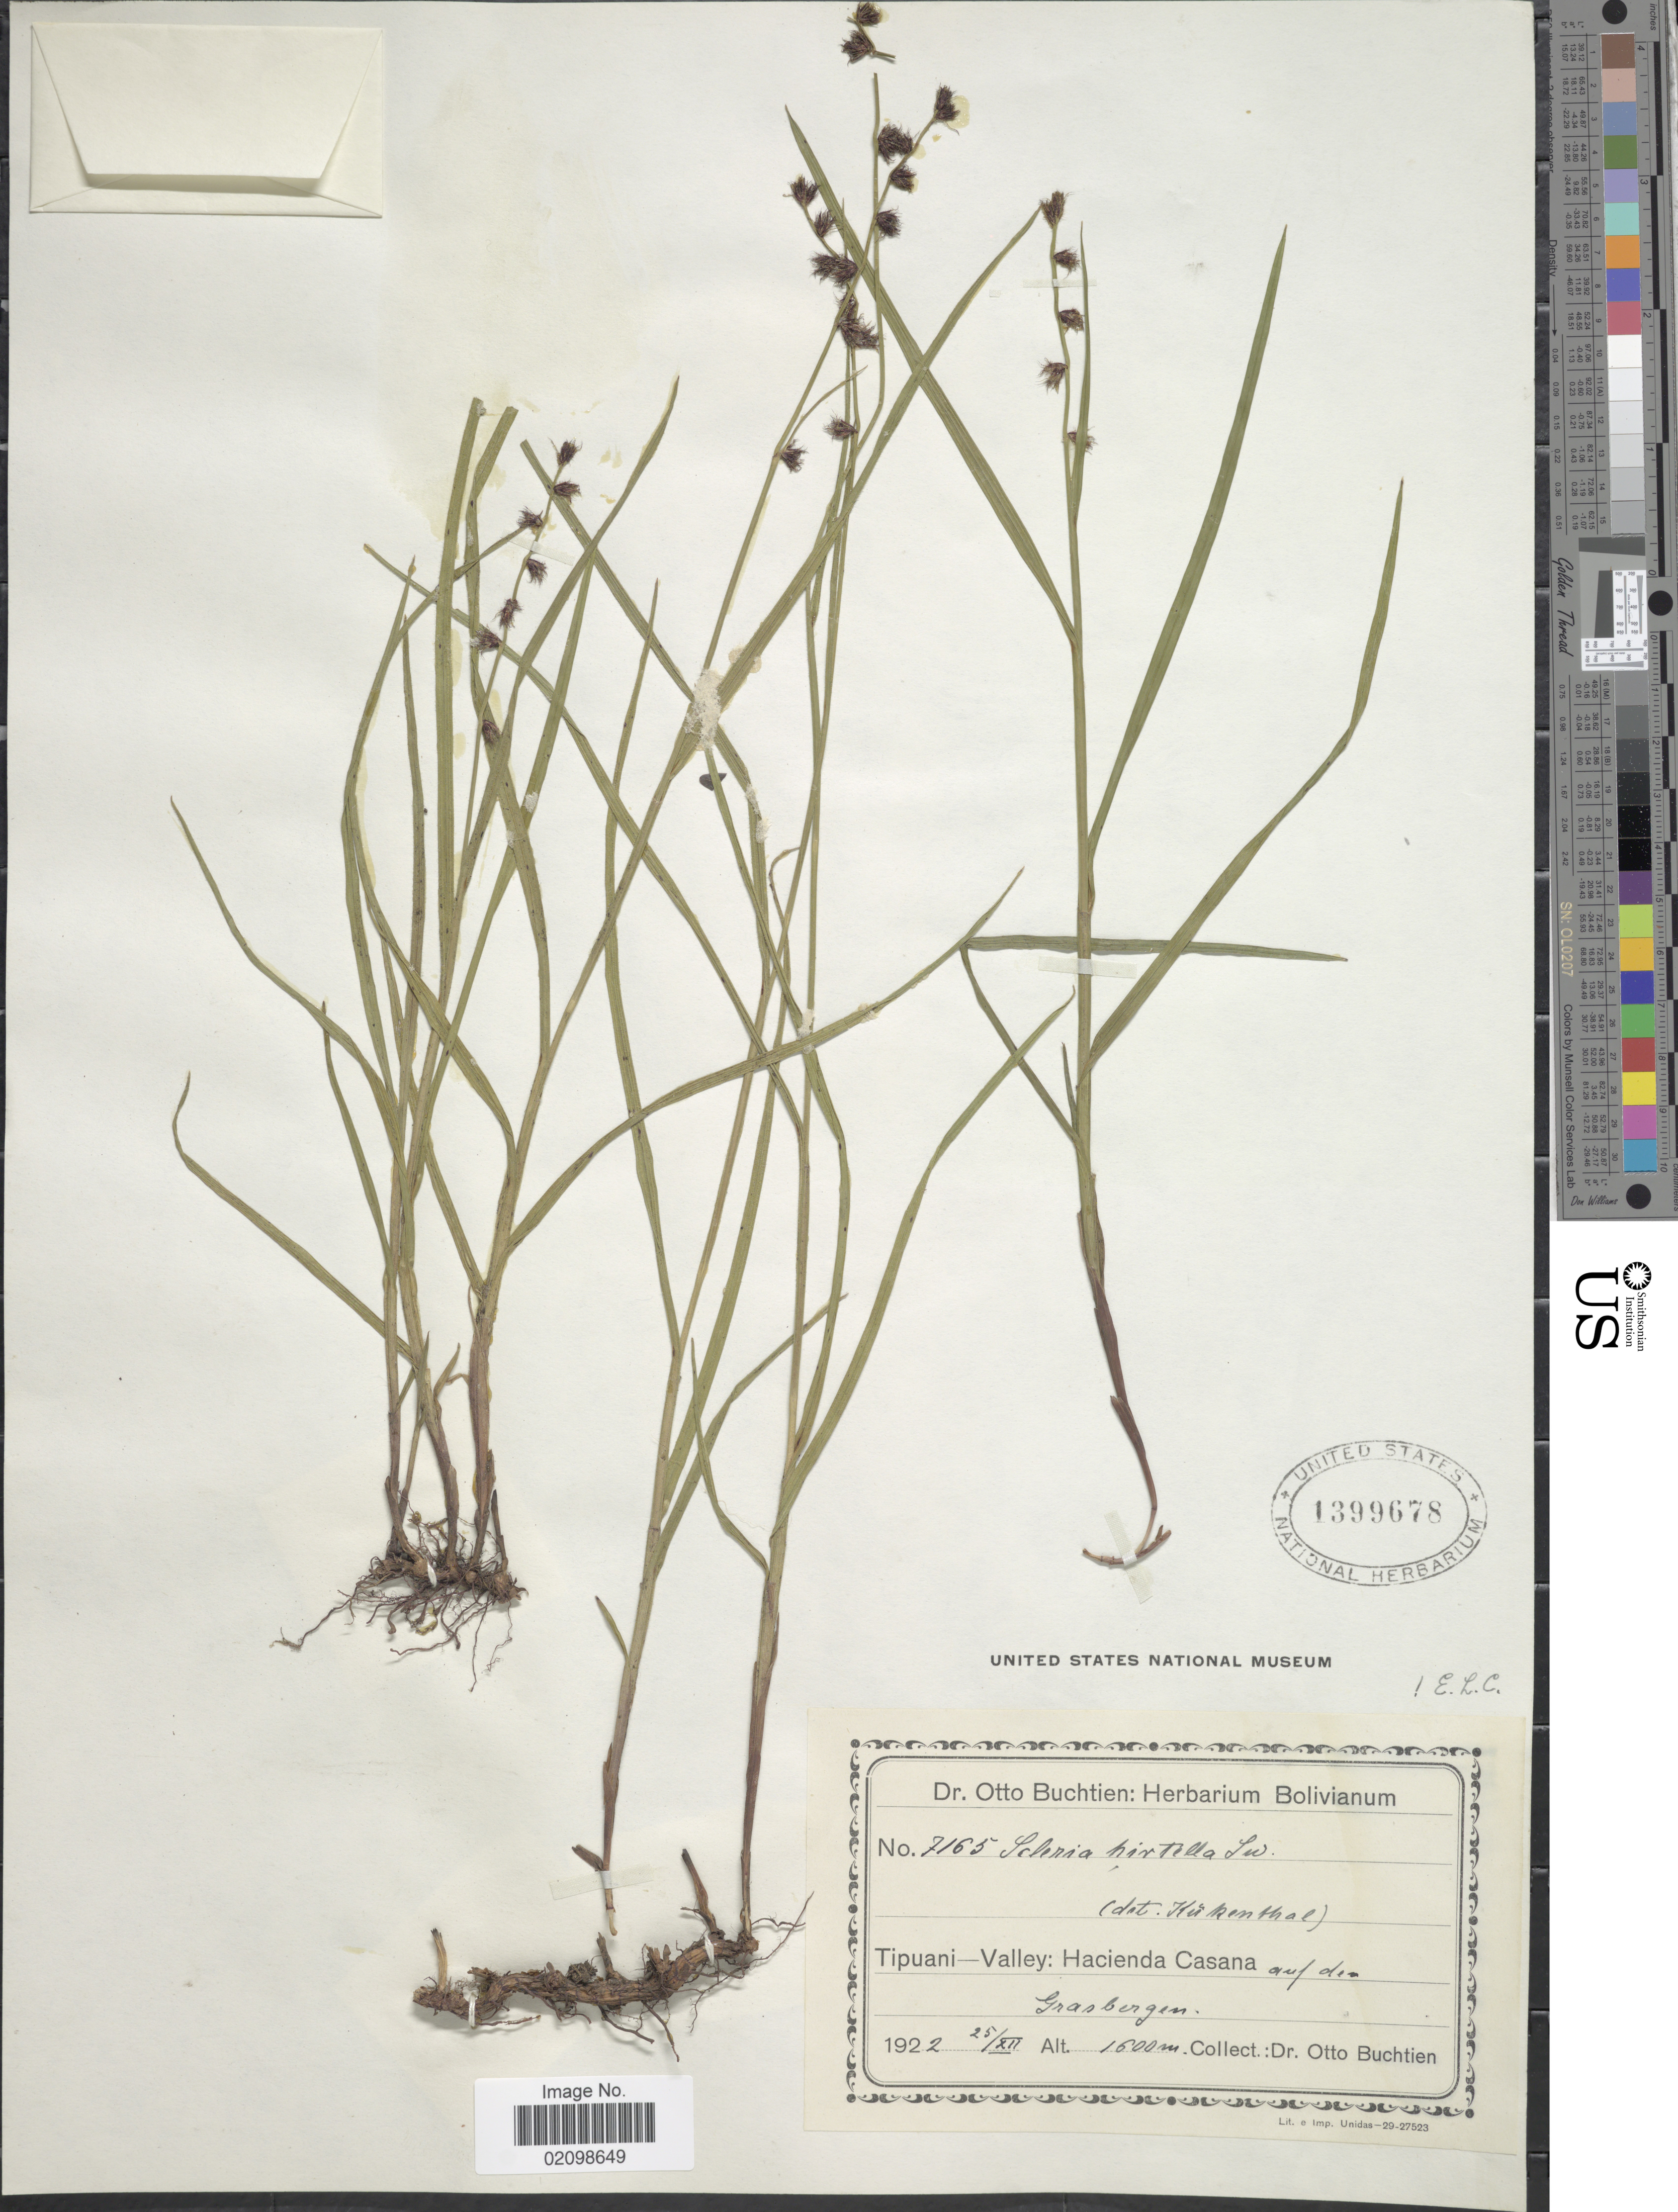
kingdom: Plantae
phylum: Tracheophyta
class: Liliopsida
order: Poales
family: Cyperaceae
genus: Scleria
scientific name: Scleria distans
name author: Poir.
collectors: O. Buchtien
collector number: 7165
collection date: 1922-12-25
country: Bolivia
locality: Tipuani - valley: Hacienda Casana auf den Grasbergen.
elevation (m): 1600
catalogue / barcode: US 1399678